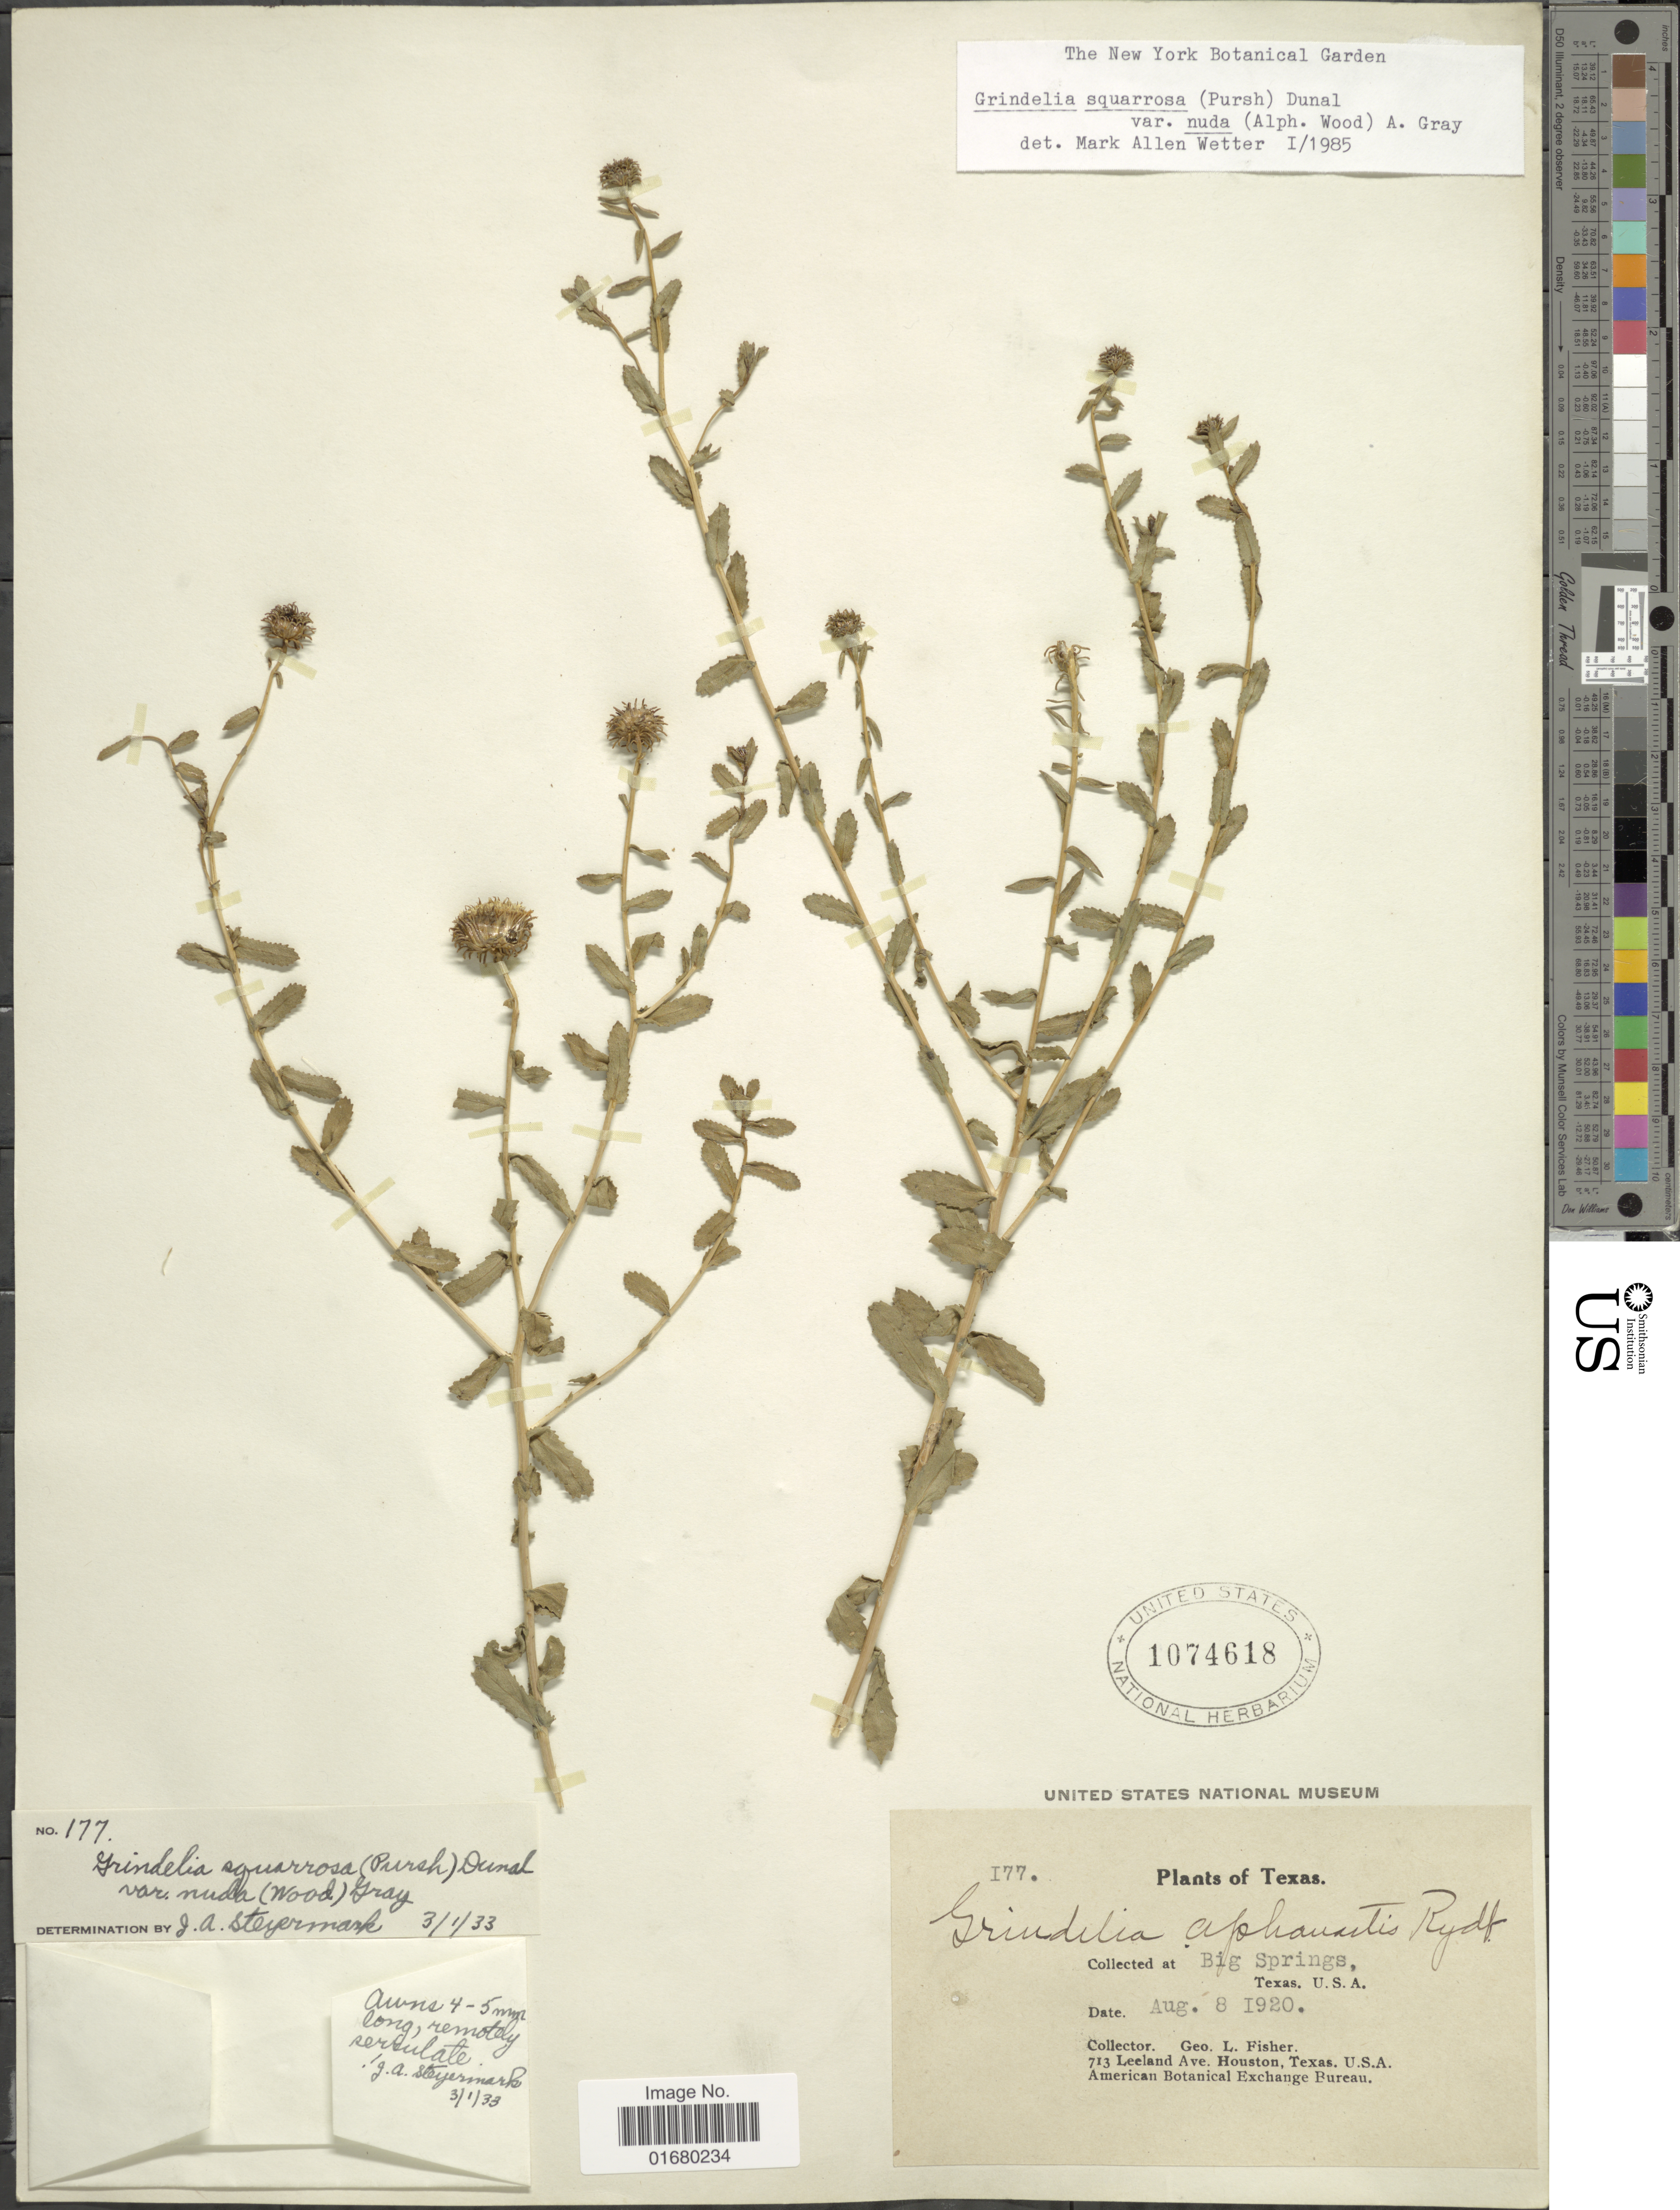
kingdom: Plantae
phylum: Tracheophyta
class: Magnoliopsida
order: Asterales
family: Asteraceae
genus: Grindelia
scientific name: Grindelia squarrosa var. nuda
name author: (Alph. Wood) A. Gray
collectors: G. L. Fisher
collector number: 177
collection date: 1920-08-08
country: United States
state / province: Texas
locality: Big Springs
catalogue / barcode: US 1074618